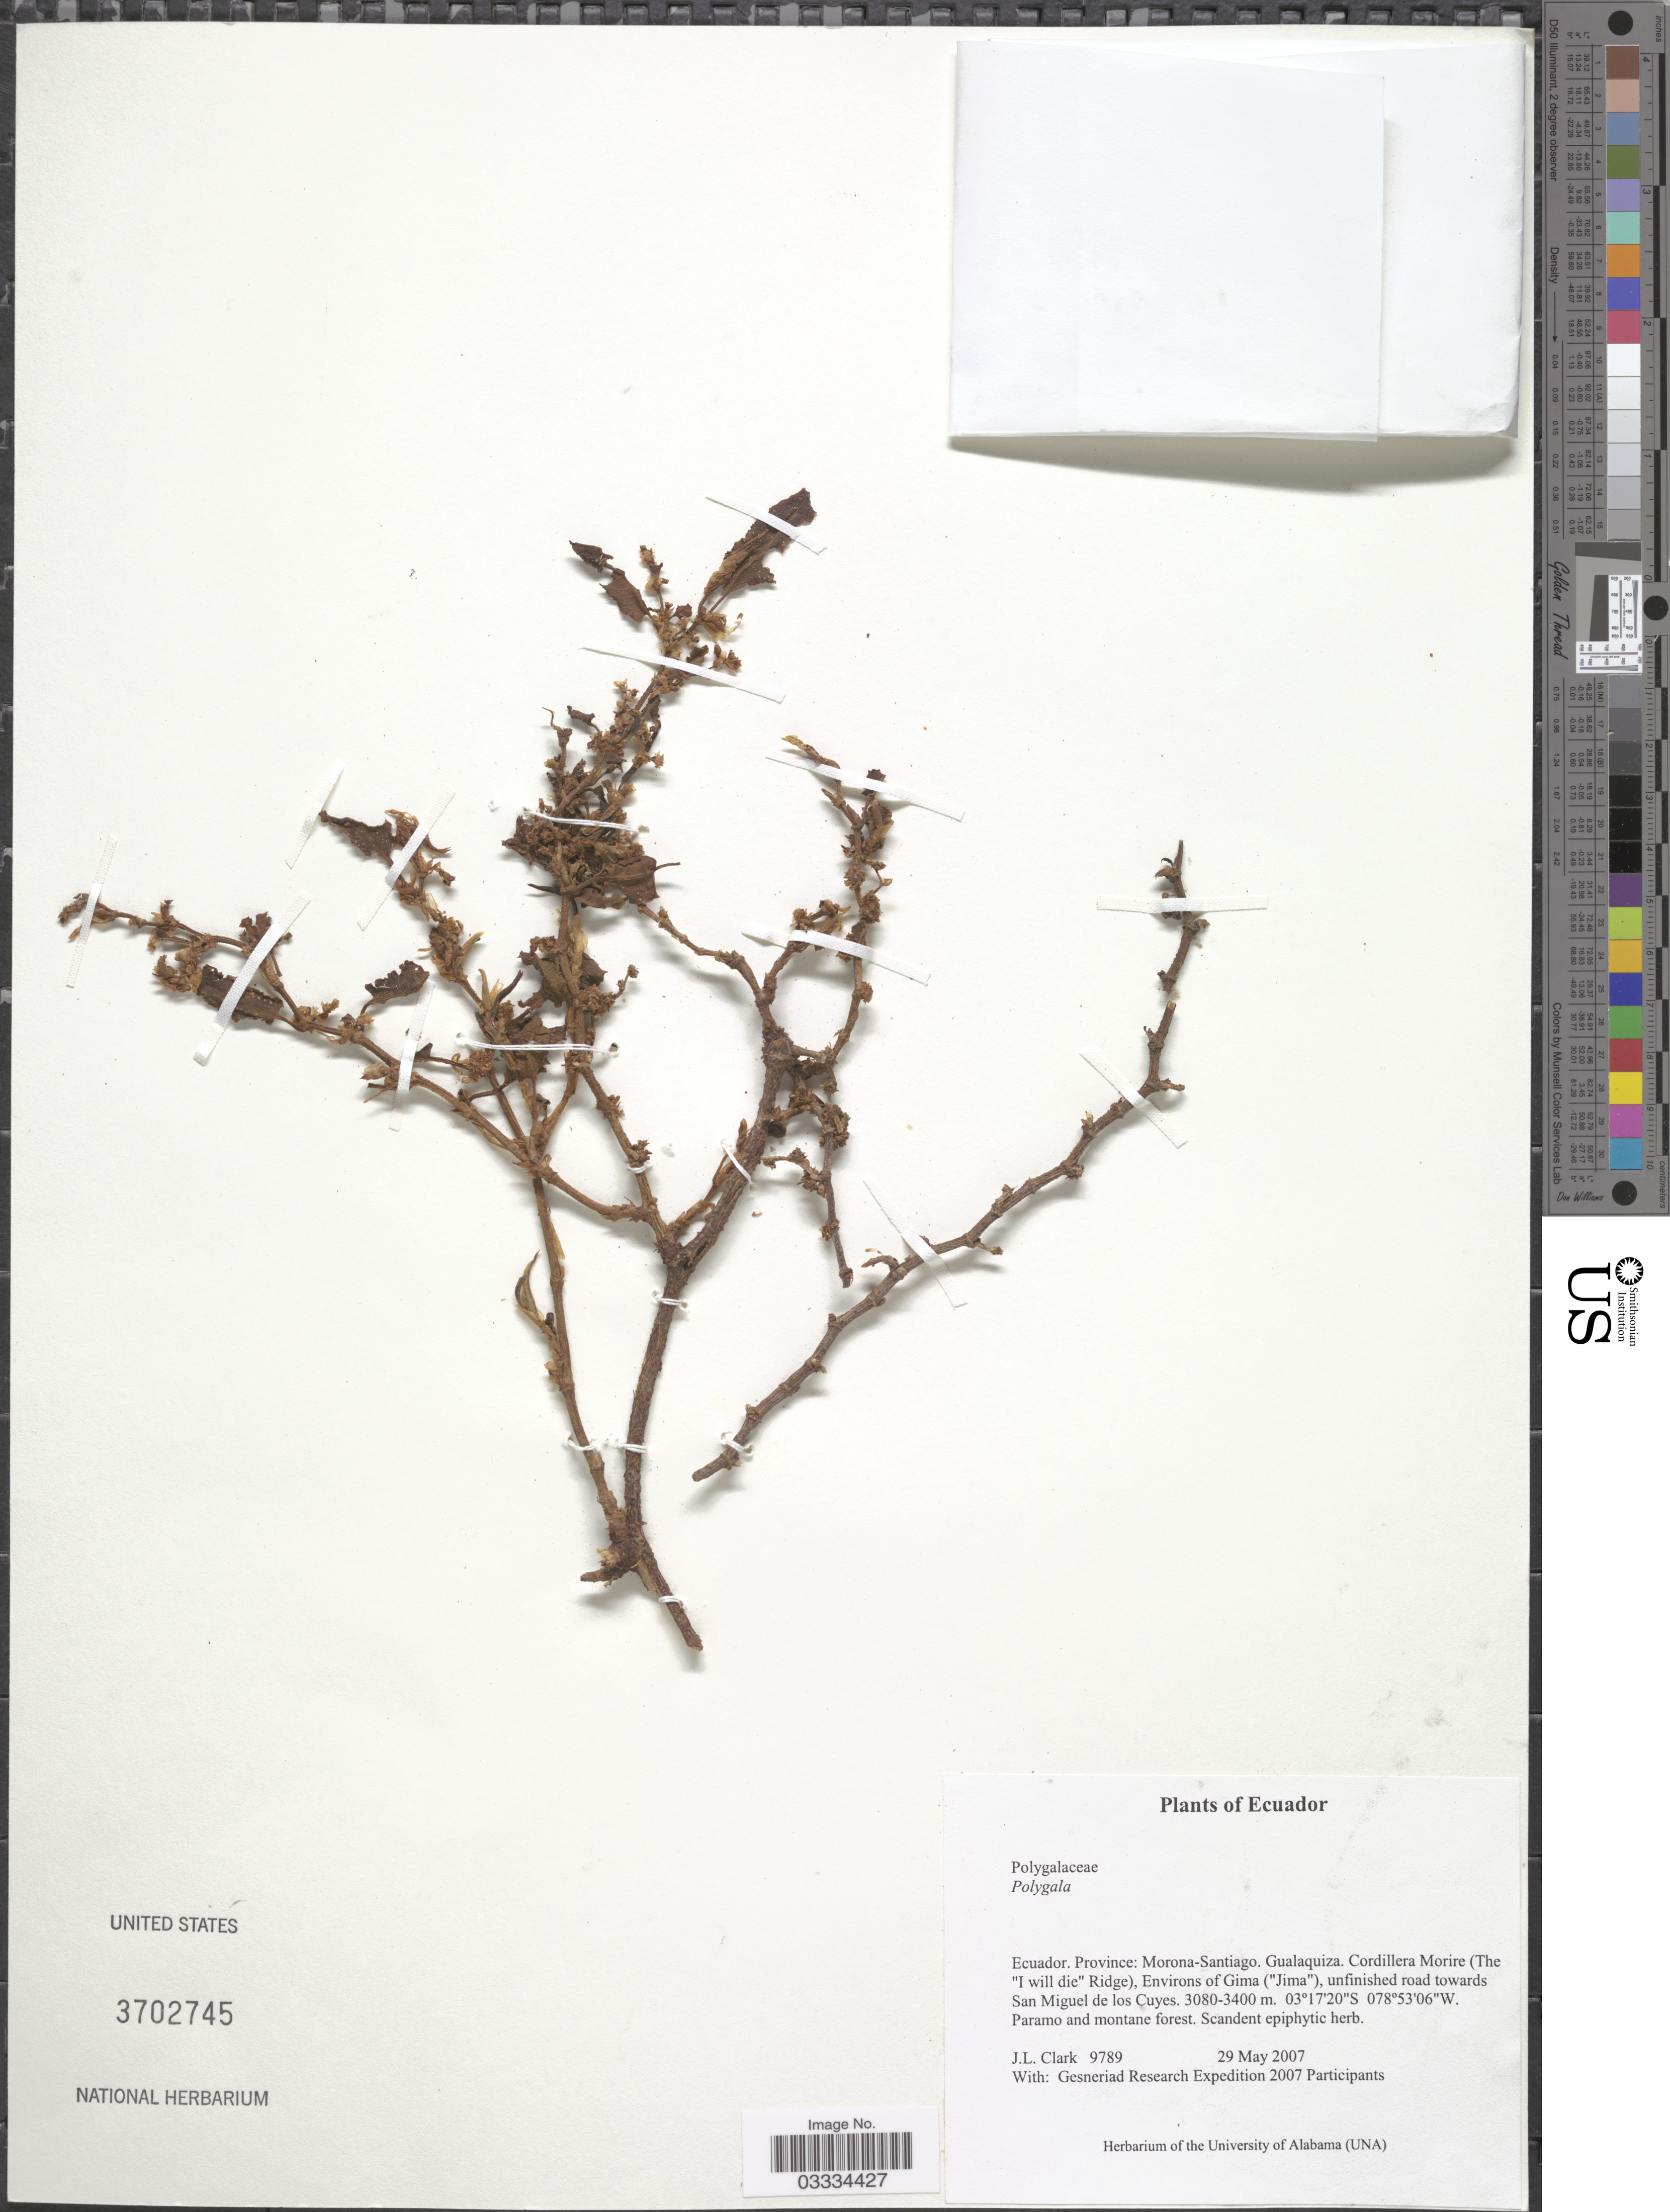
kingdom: Plantae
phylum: Tracheophyta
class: Magnoliopsida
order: Fabales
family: Polygalaceae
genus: Polygala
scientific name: Polygala sp.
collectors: J. L. Clark & Gesneriad Research Expedition 2007 Participants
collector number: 9789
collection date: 2007-05-29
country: Ecuador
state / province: Morona-Santiago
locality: Gualaquiza. Cordillera Morire (The "I will die" Ridge). Environs of Gima ("Jima"), unfinished road towards San Miguel de los Cuyes.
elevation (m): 3080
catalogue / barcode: US 3702745